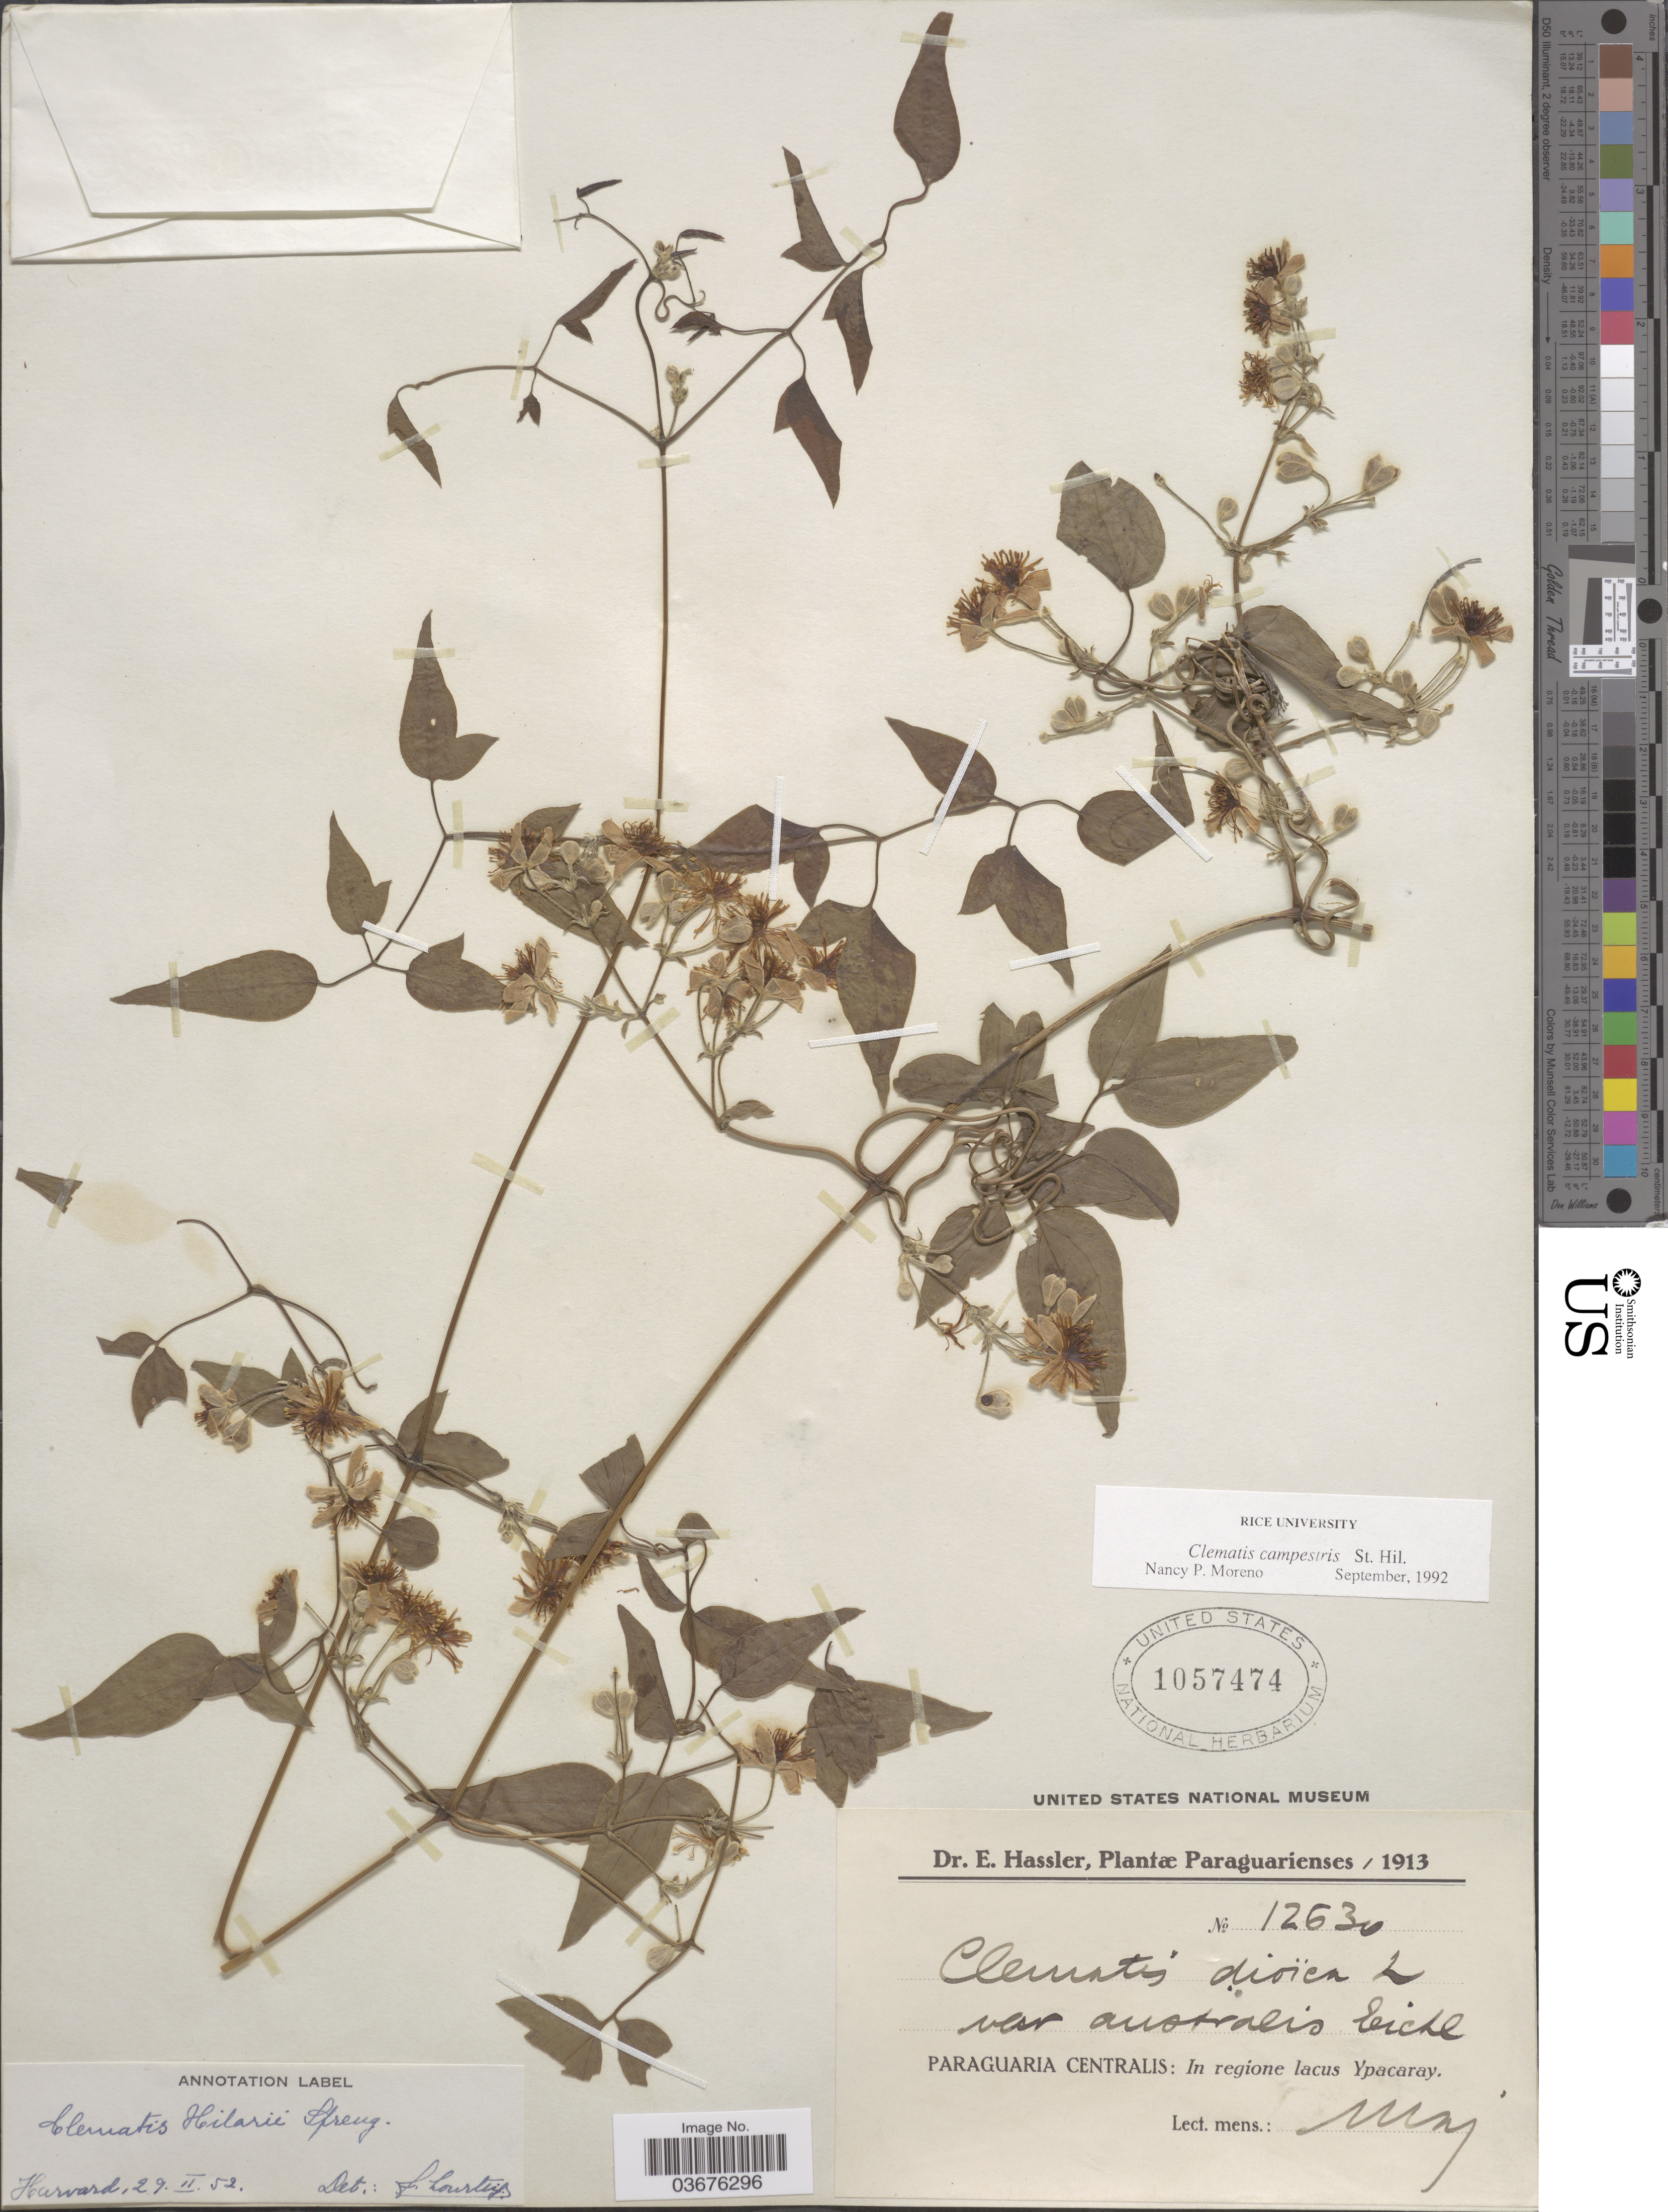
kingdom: Plantae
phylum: Tracheophyta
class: Magnoliopsida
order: Ranunculales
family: Ranunculaceae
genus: Clematis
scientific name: Clematis campestris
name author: A. St.-Hil.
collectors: E. Hassler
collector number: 12630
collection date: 1913-05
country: Paraguay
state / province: Paraguari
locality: Paraguaria Centralis: In regione lacus Ypacaray.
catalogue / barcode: US 1057474